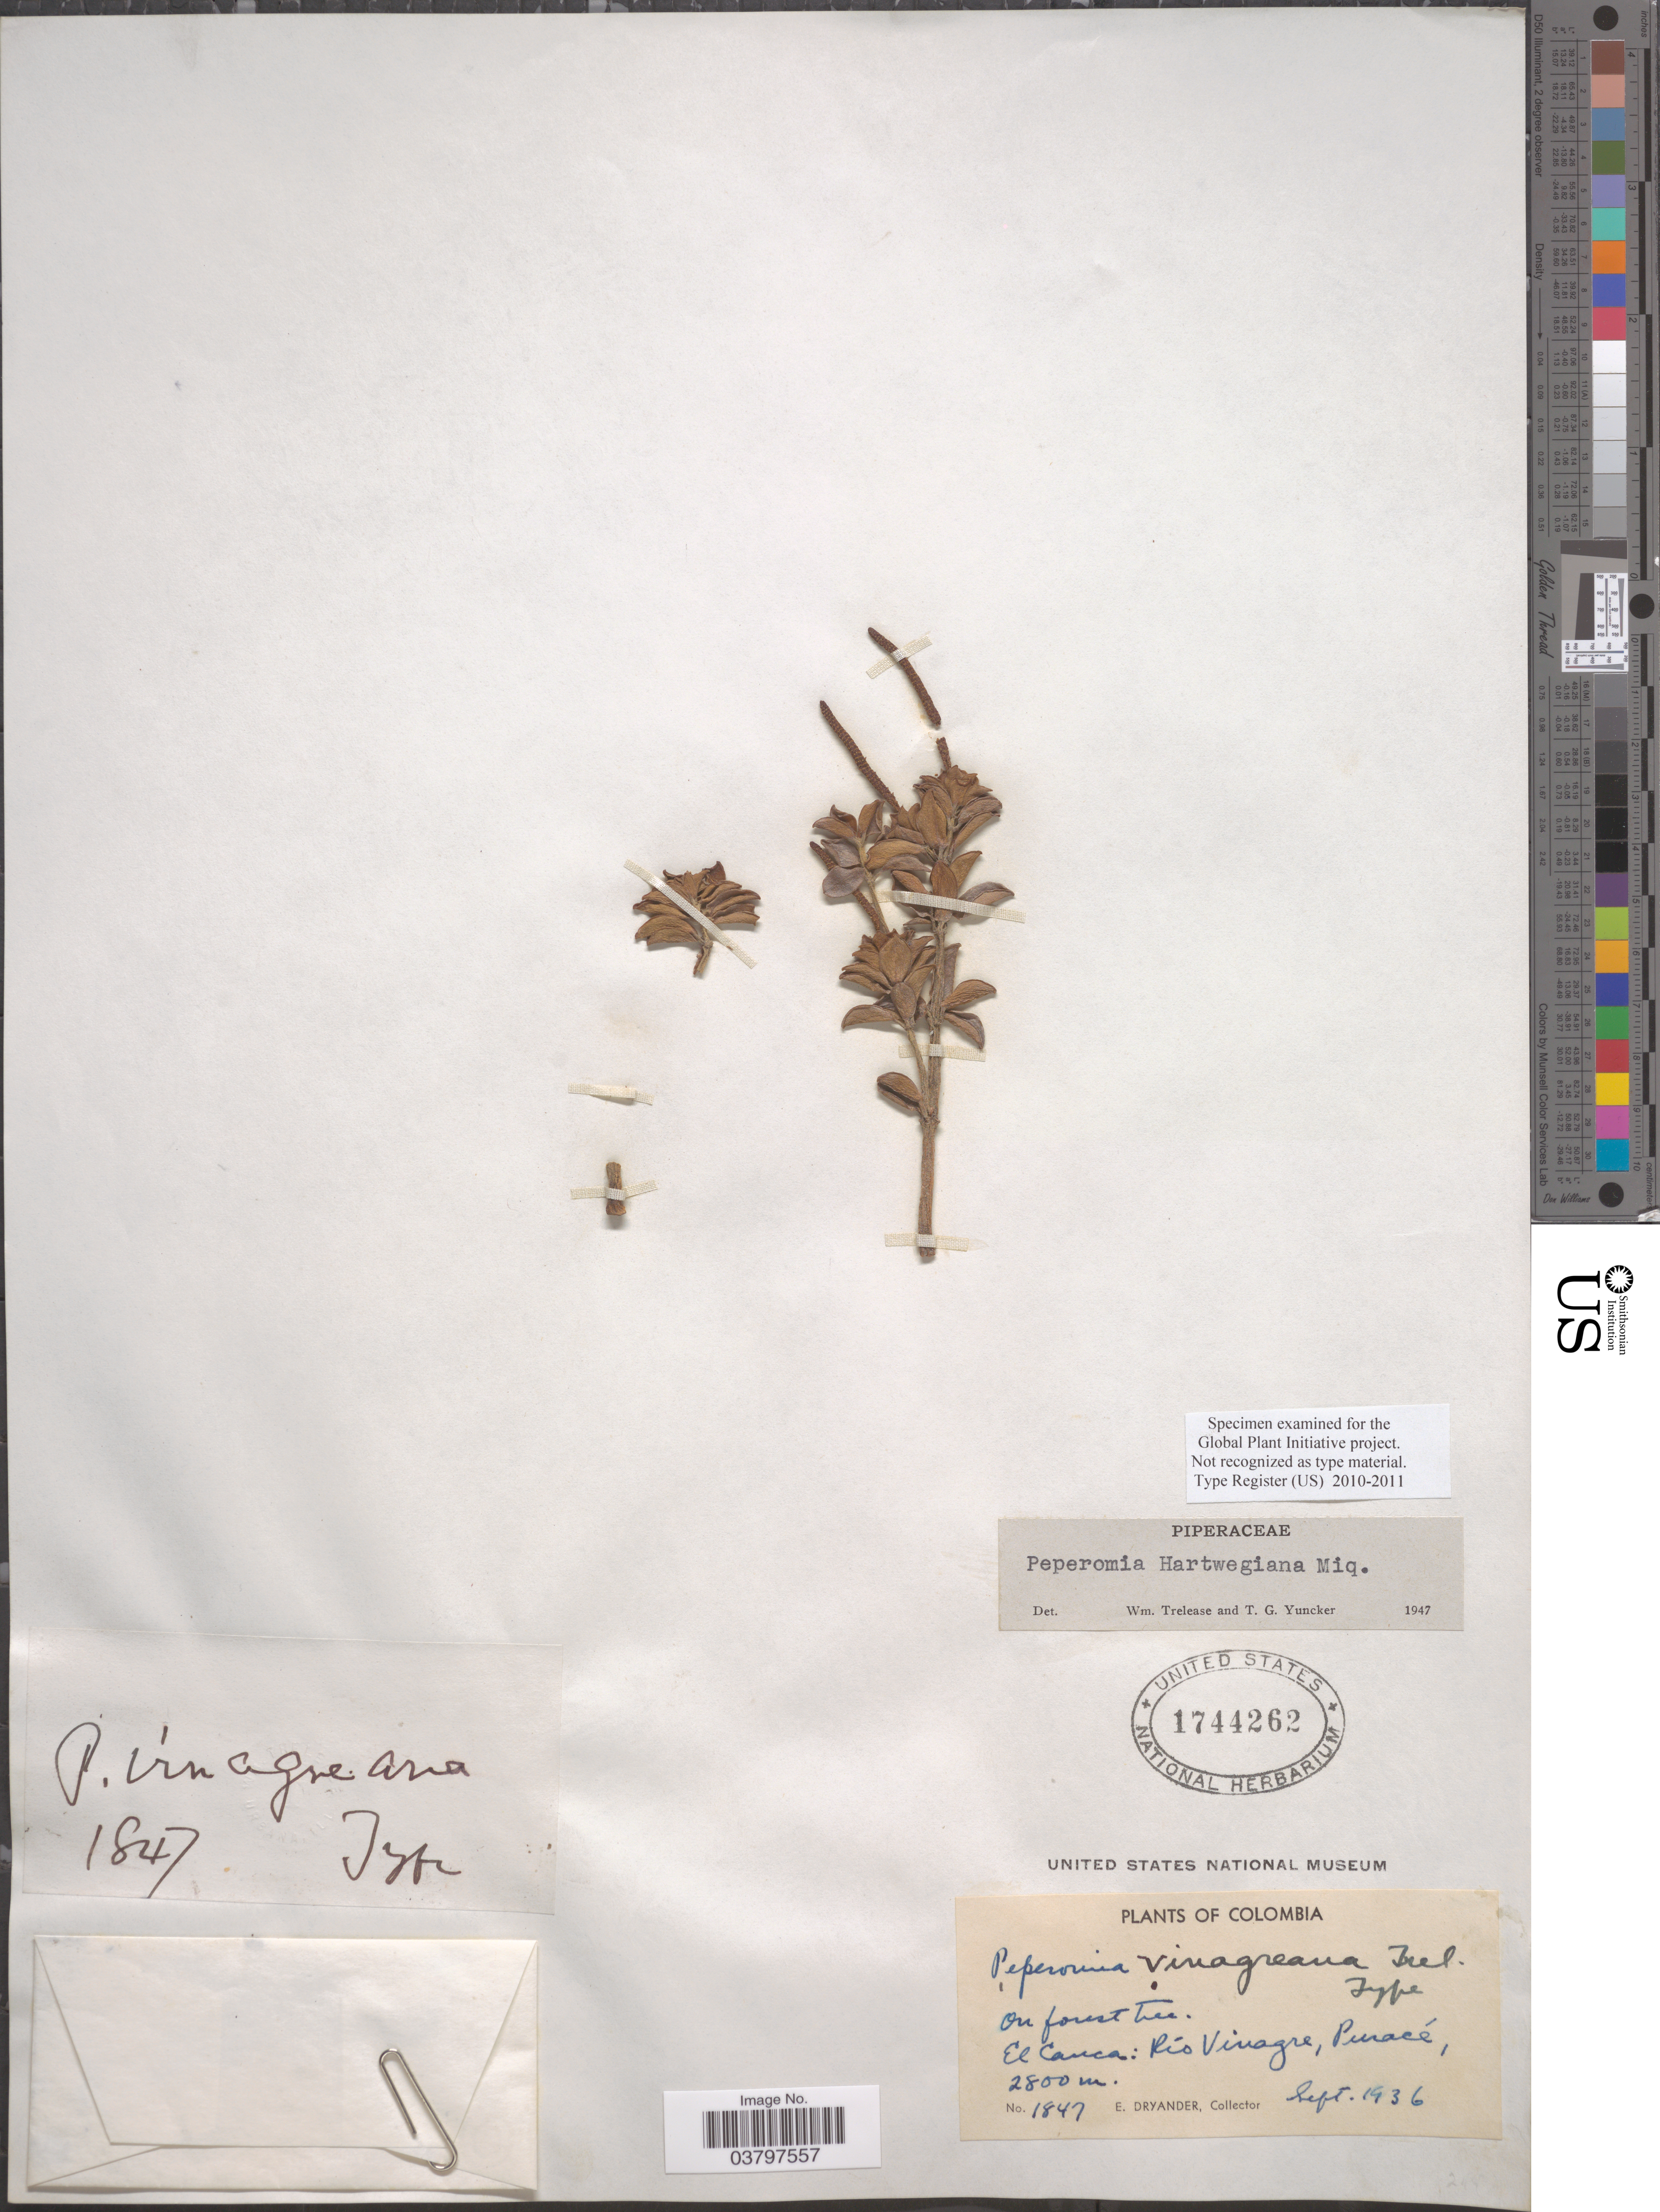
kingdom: Plantae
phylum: Tracheophyta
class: Magnoliopsida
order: Piperales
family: Piperaceae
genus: Peperomia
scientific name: Peperomia hartwegiana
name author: Miq.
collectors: E. Dryander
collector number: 1847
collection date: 1936-09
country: Colombia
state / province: Cauca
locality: El Cauca: Río Vinagre, Pinacé.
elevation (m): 2800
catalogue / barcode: US 1744262